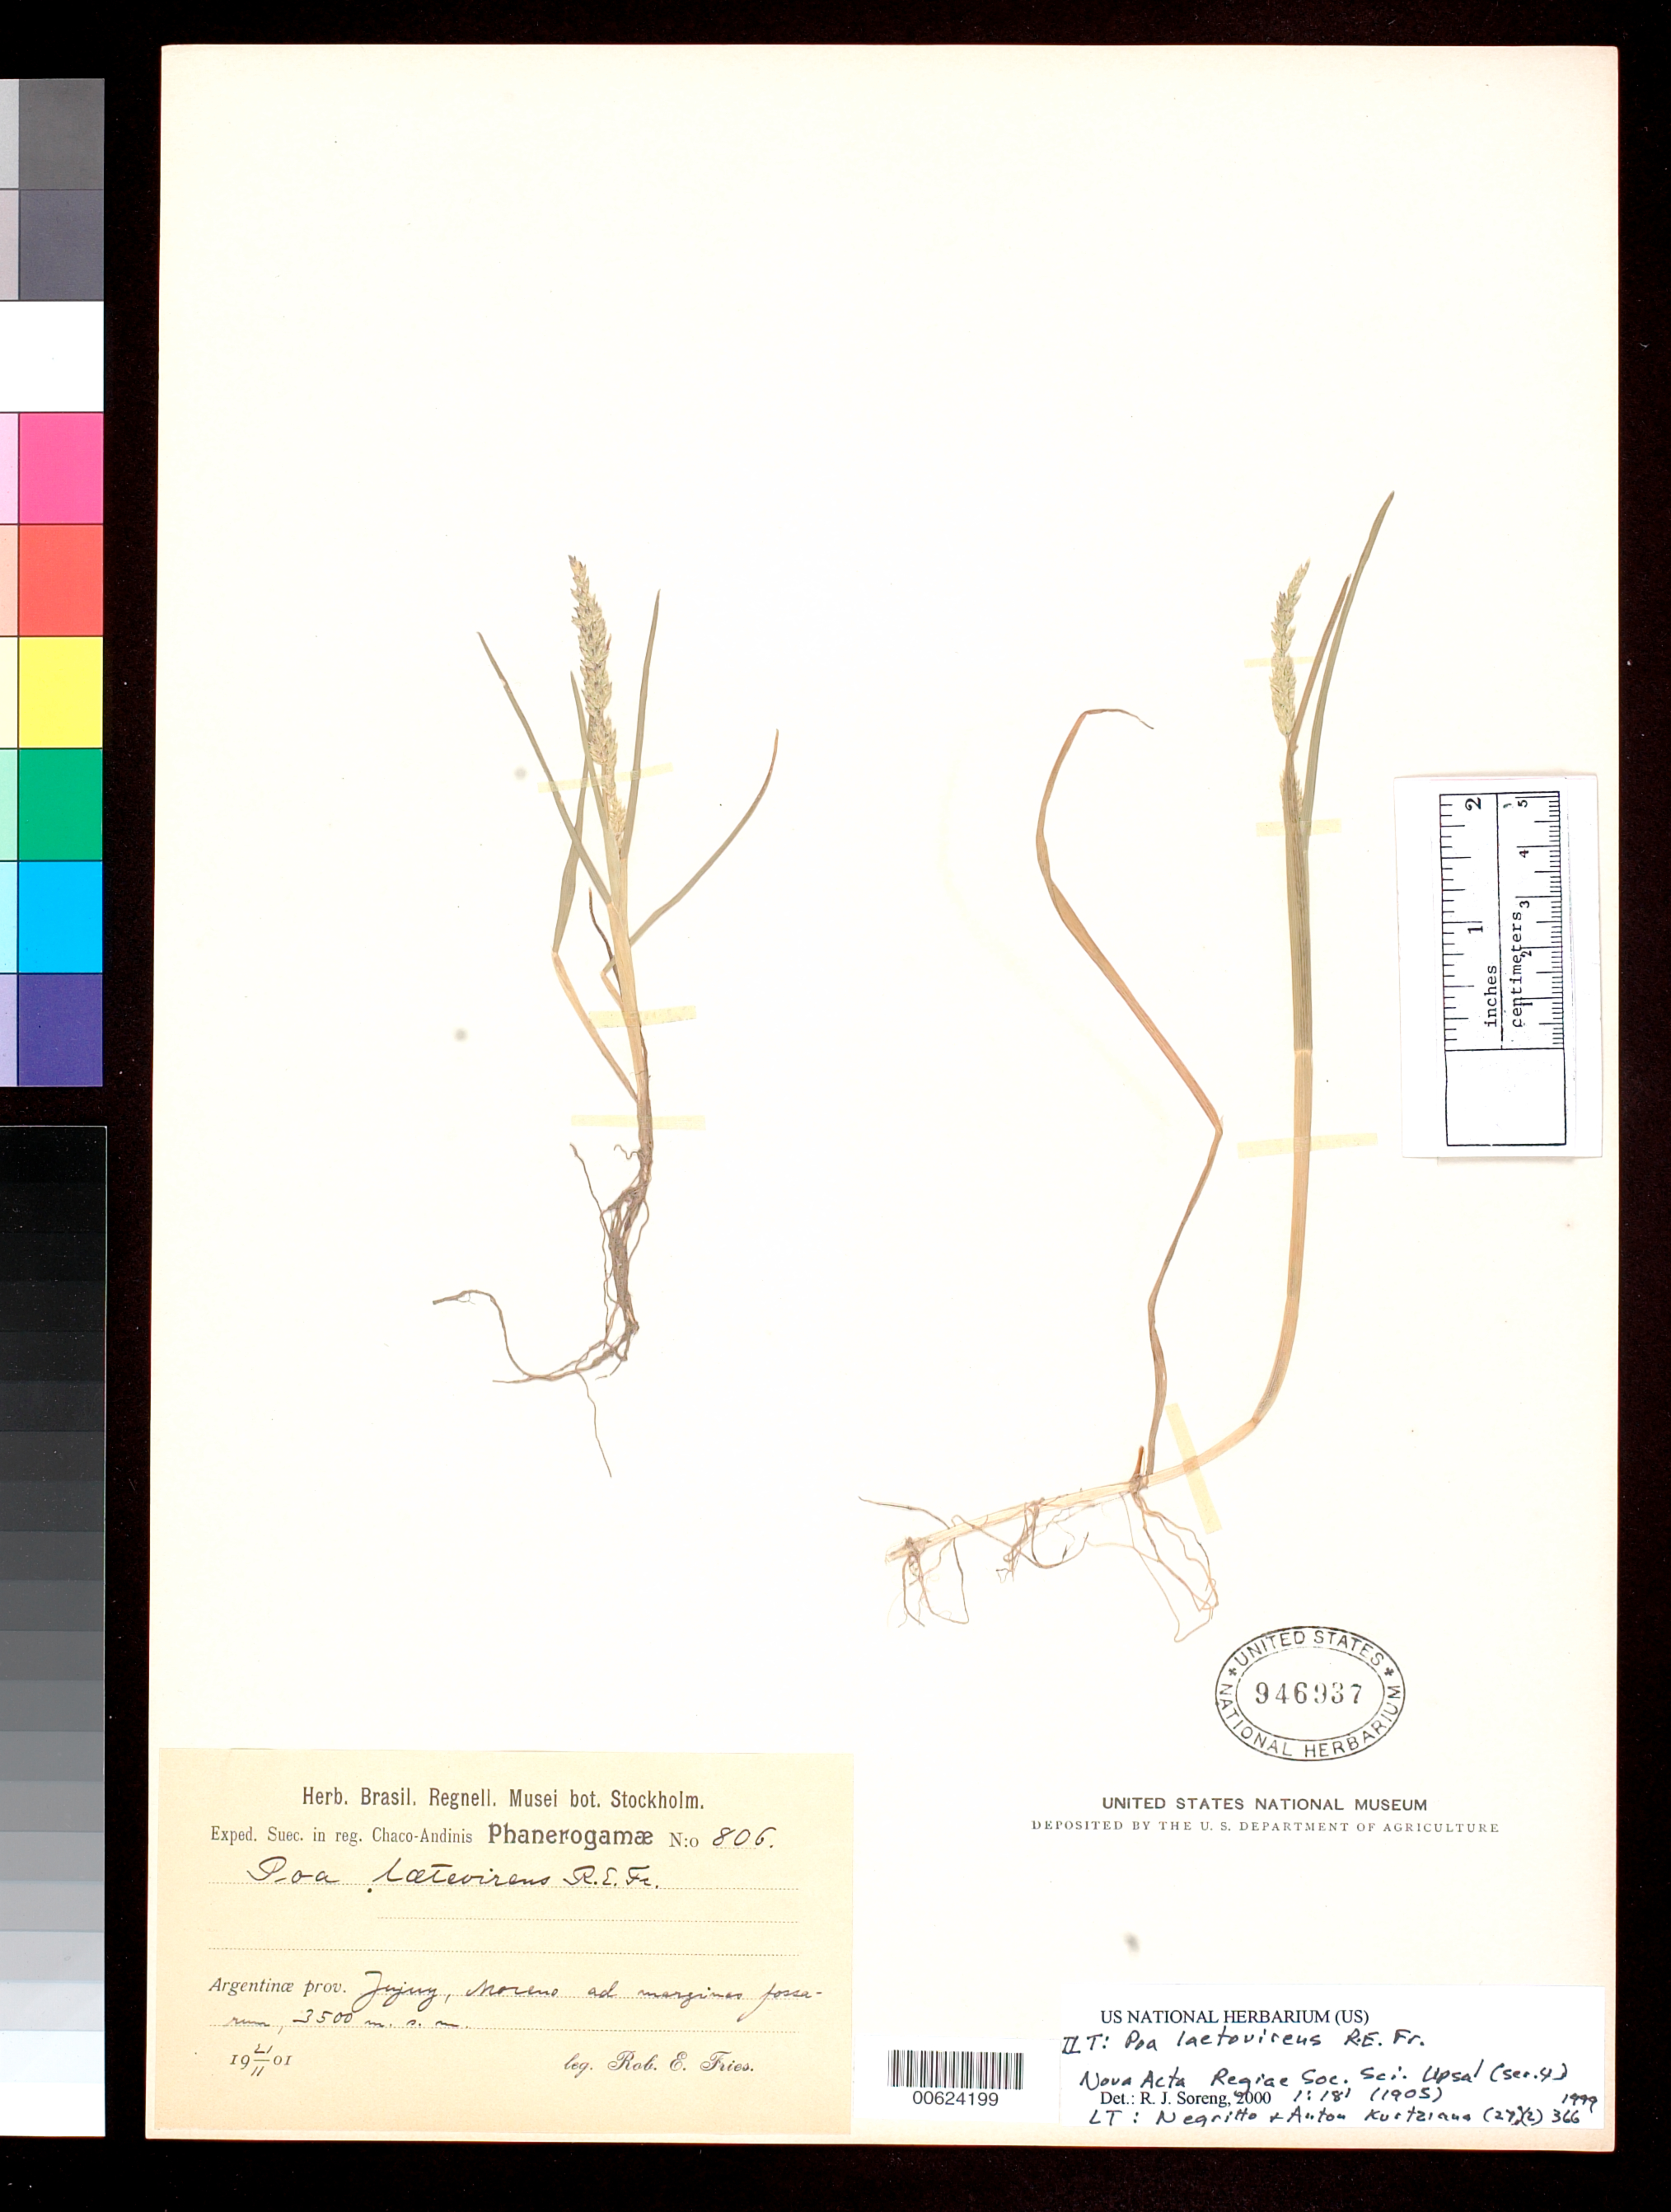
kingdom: Plantae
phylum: Tracheophyta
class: Liliopsida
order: Poales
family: Poaceae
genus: Poa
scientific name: Poa laetevirens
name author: R.E. Fr.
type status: Isolectotype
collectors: R. E. Fries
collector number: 806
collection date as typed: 21 Nov 1901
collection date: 1901-11-21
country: Argentina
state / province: Jujuy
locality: Morene ad margines fossarum.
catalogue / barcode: US 946937